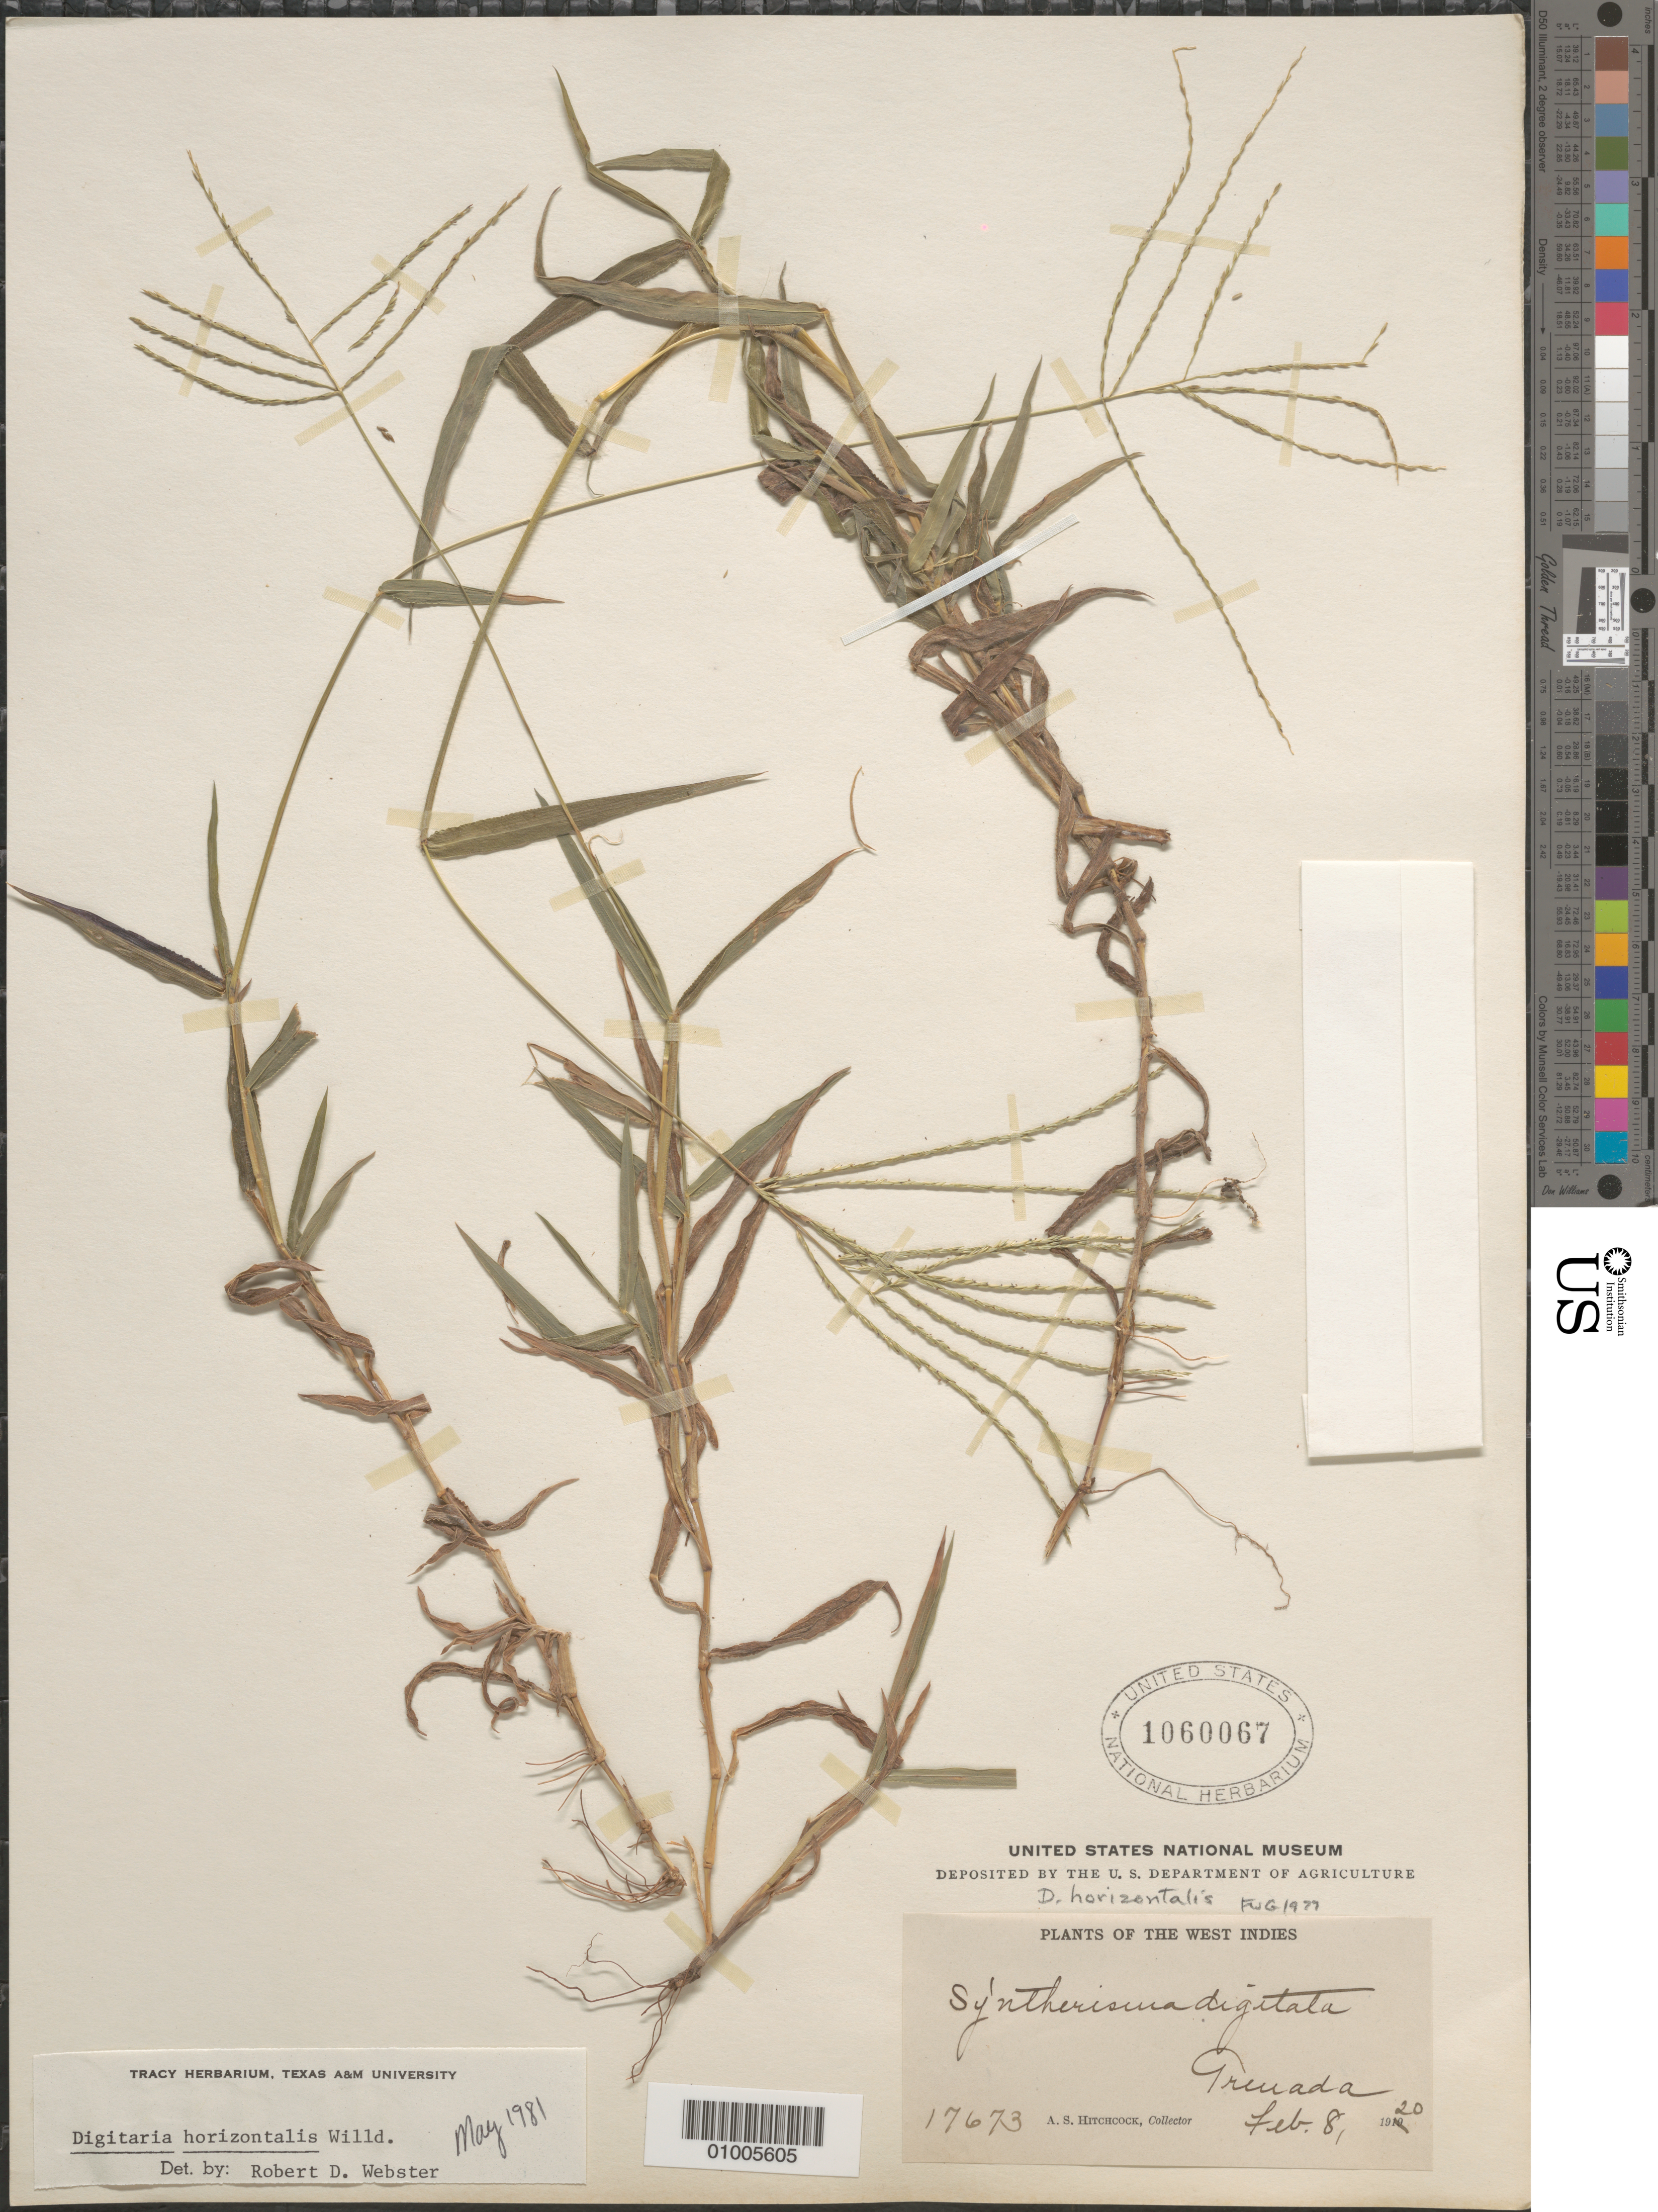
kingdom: Plantae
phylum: Tracheophyta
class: Liliopsida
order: Poales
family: Poaceae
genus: Digitaria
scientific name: Digitaria horizontalis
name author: Willd.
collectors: A. S. Hitchcock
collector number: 17673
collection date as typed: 08 Feb 1920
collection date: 1920-02-08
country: Grenada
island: Grenada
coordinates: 0 N, 0 E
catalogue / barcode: US 1060067